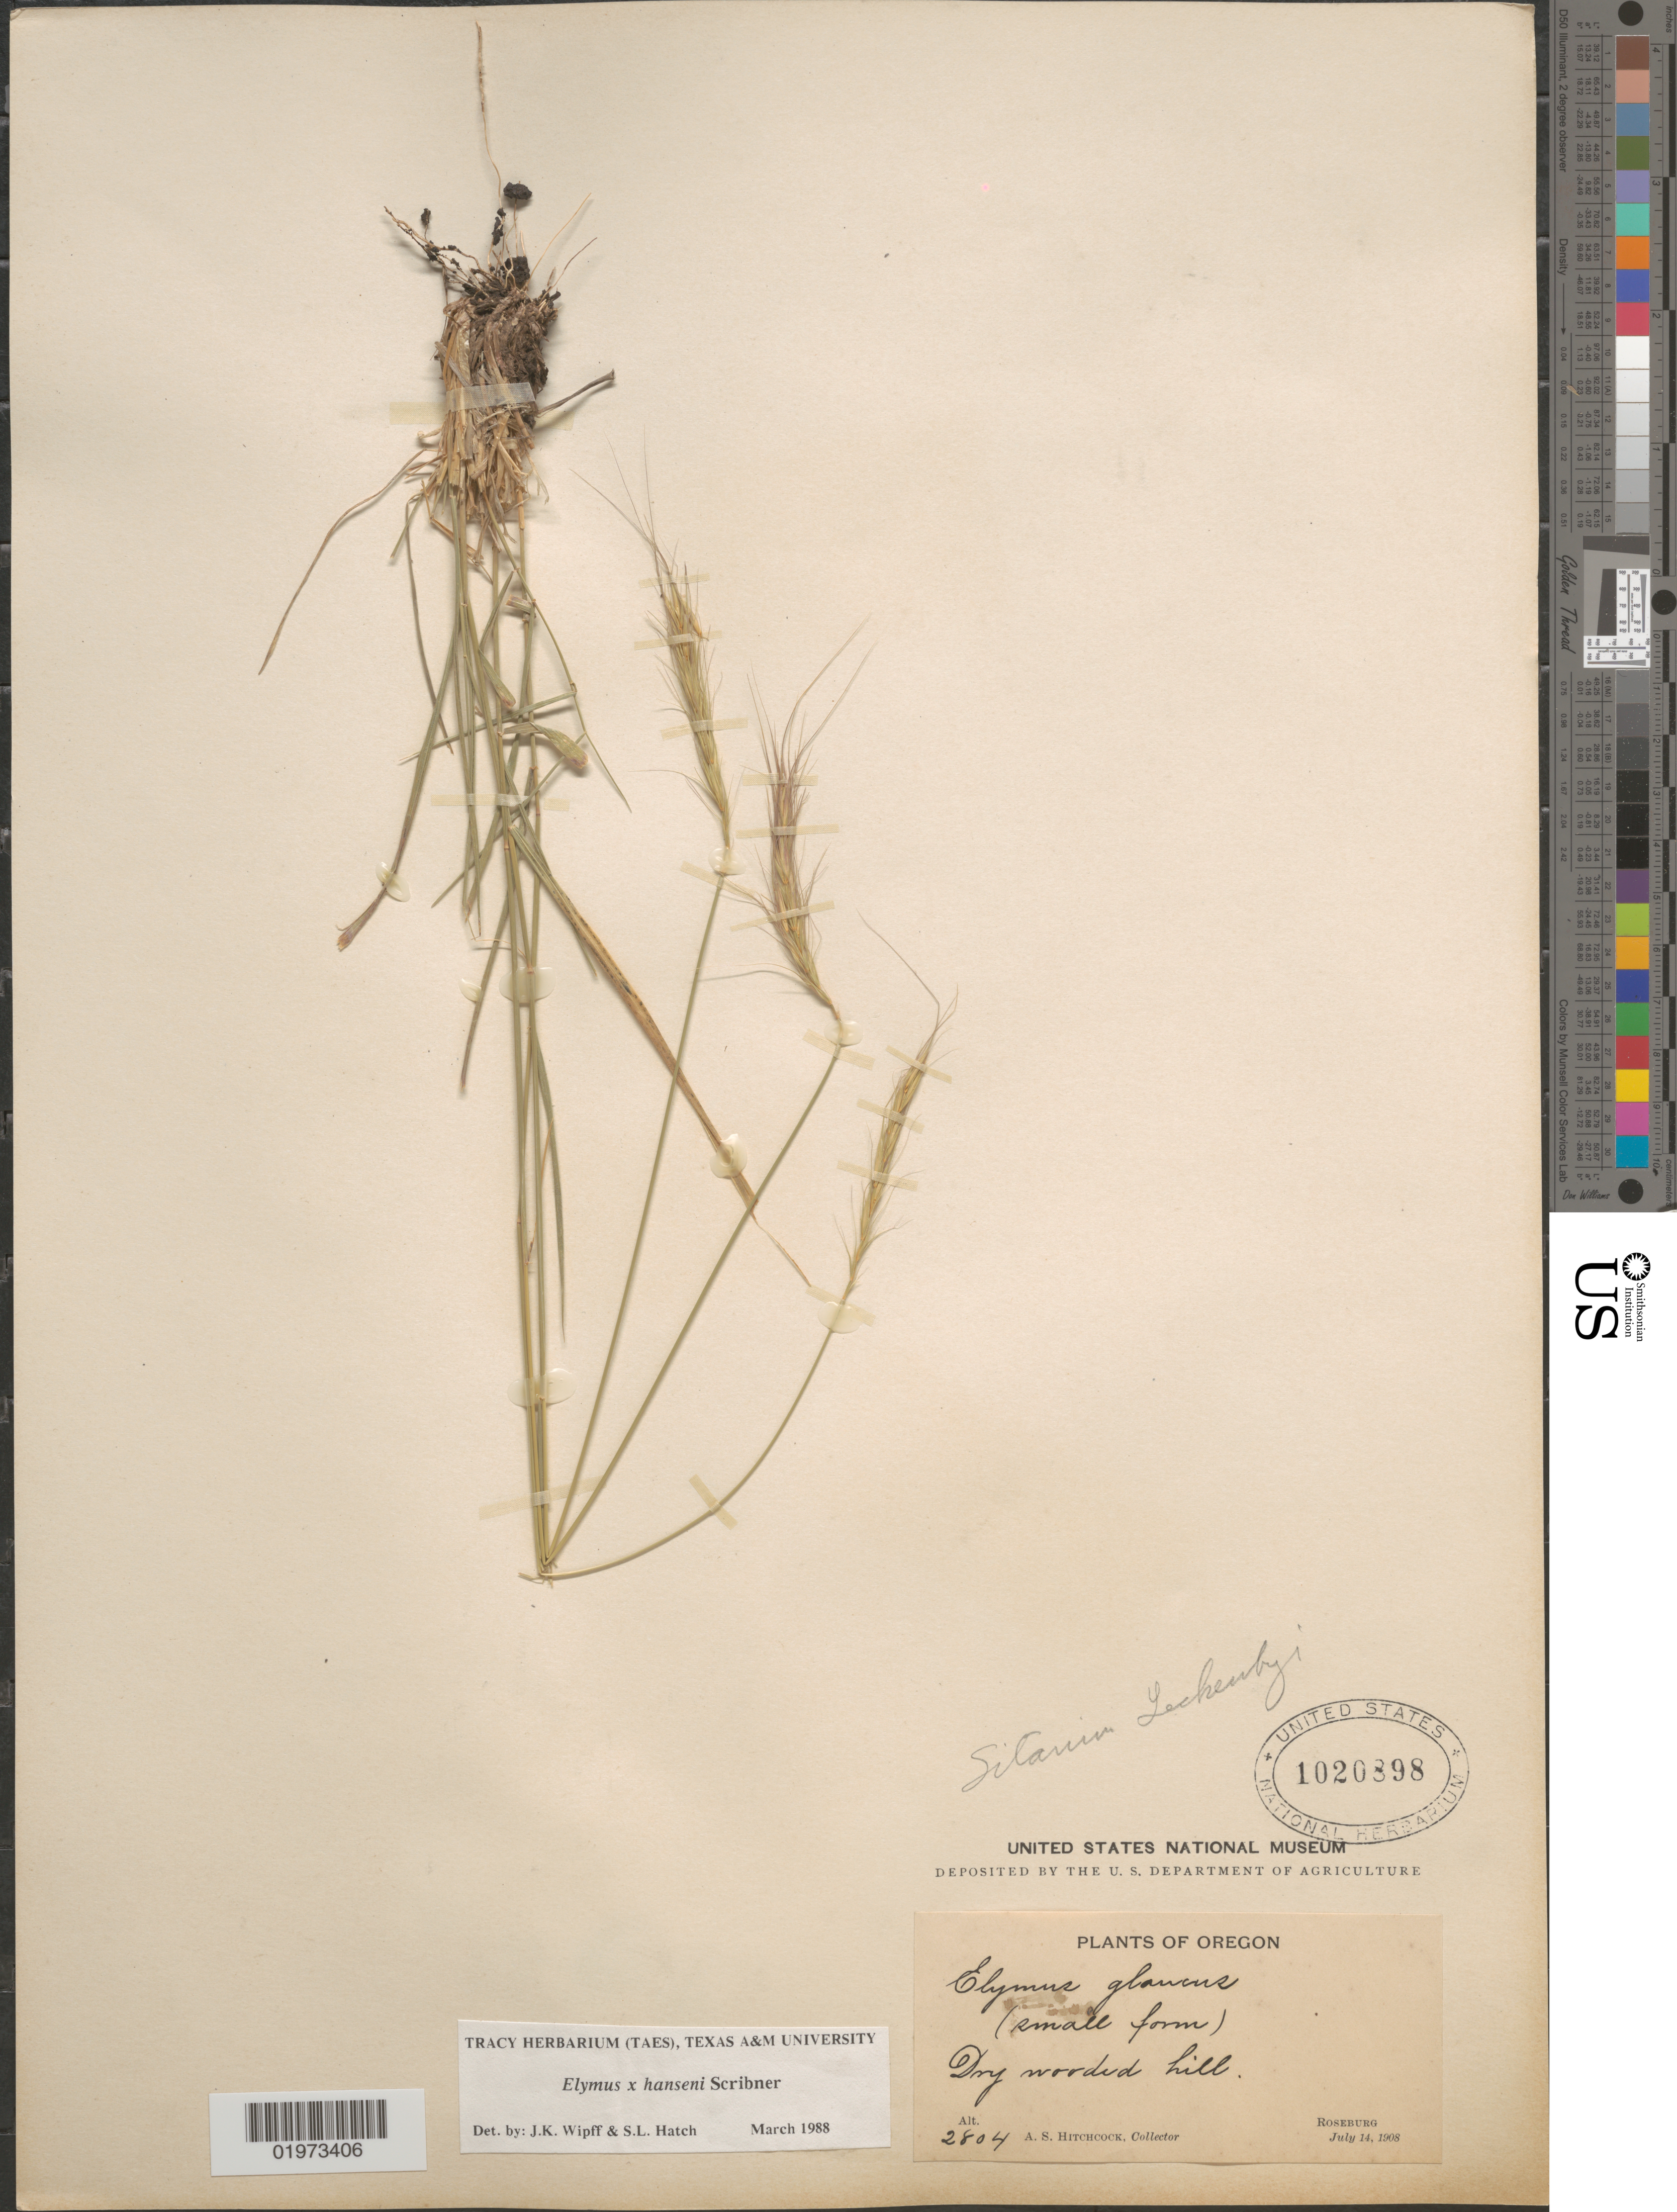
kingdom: Plantae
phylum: Tracheophyta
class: Liliopsida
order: Poales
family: Poaceae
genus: Elymus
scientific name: Elymus x hansenii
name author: Scribn.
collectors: A. S. Hitchcock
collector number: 2804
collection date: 1908-07-14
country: United States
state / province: Oregon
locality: Dry wooded hill. Roseburg.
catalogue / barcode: US 1020898